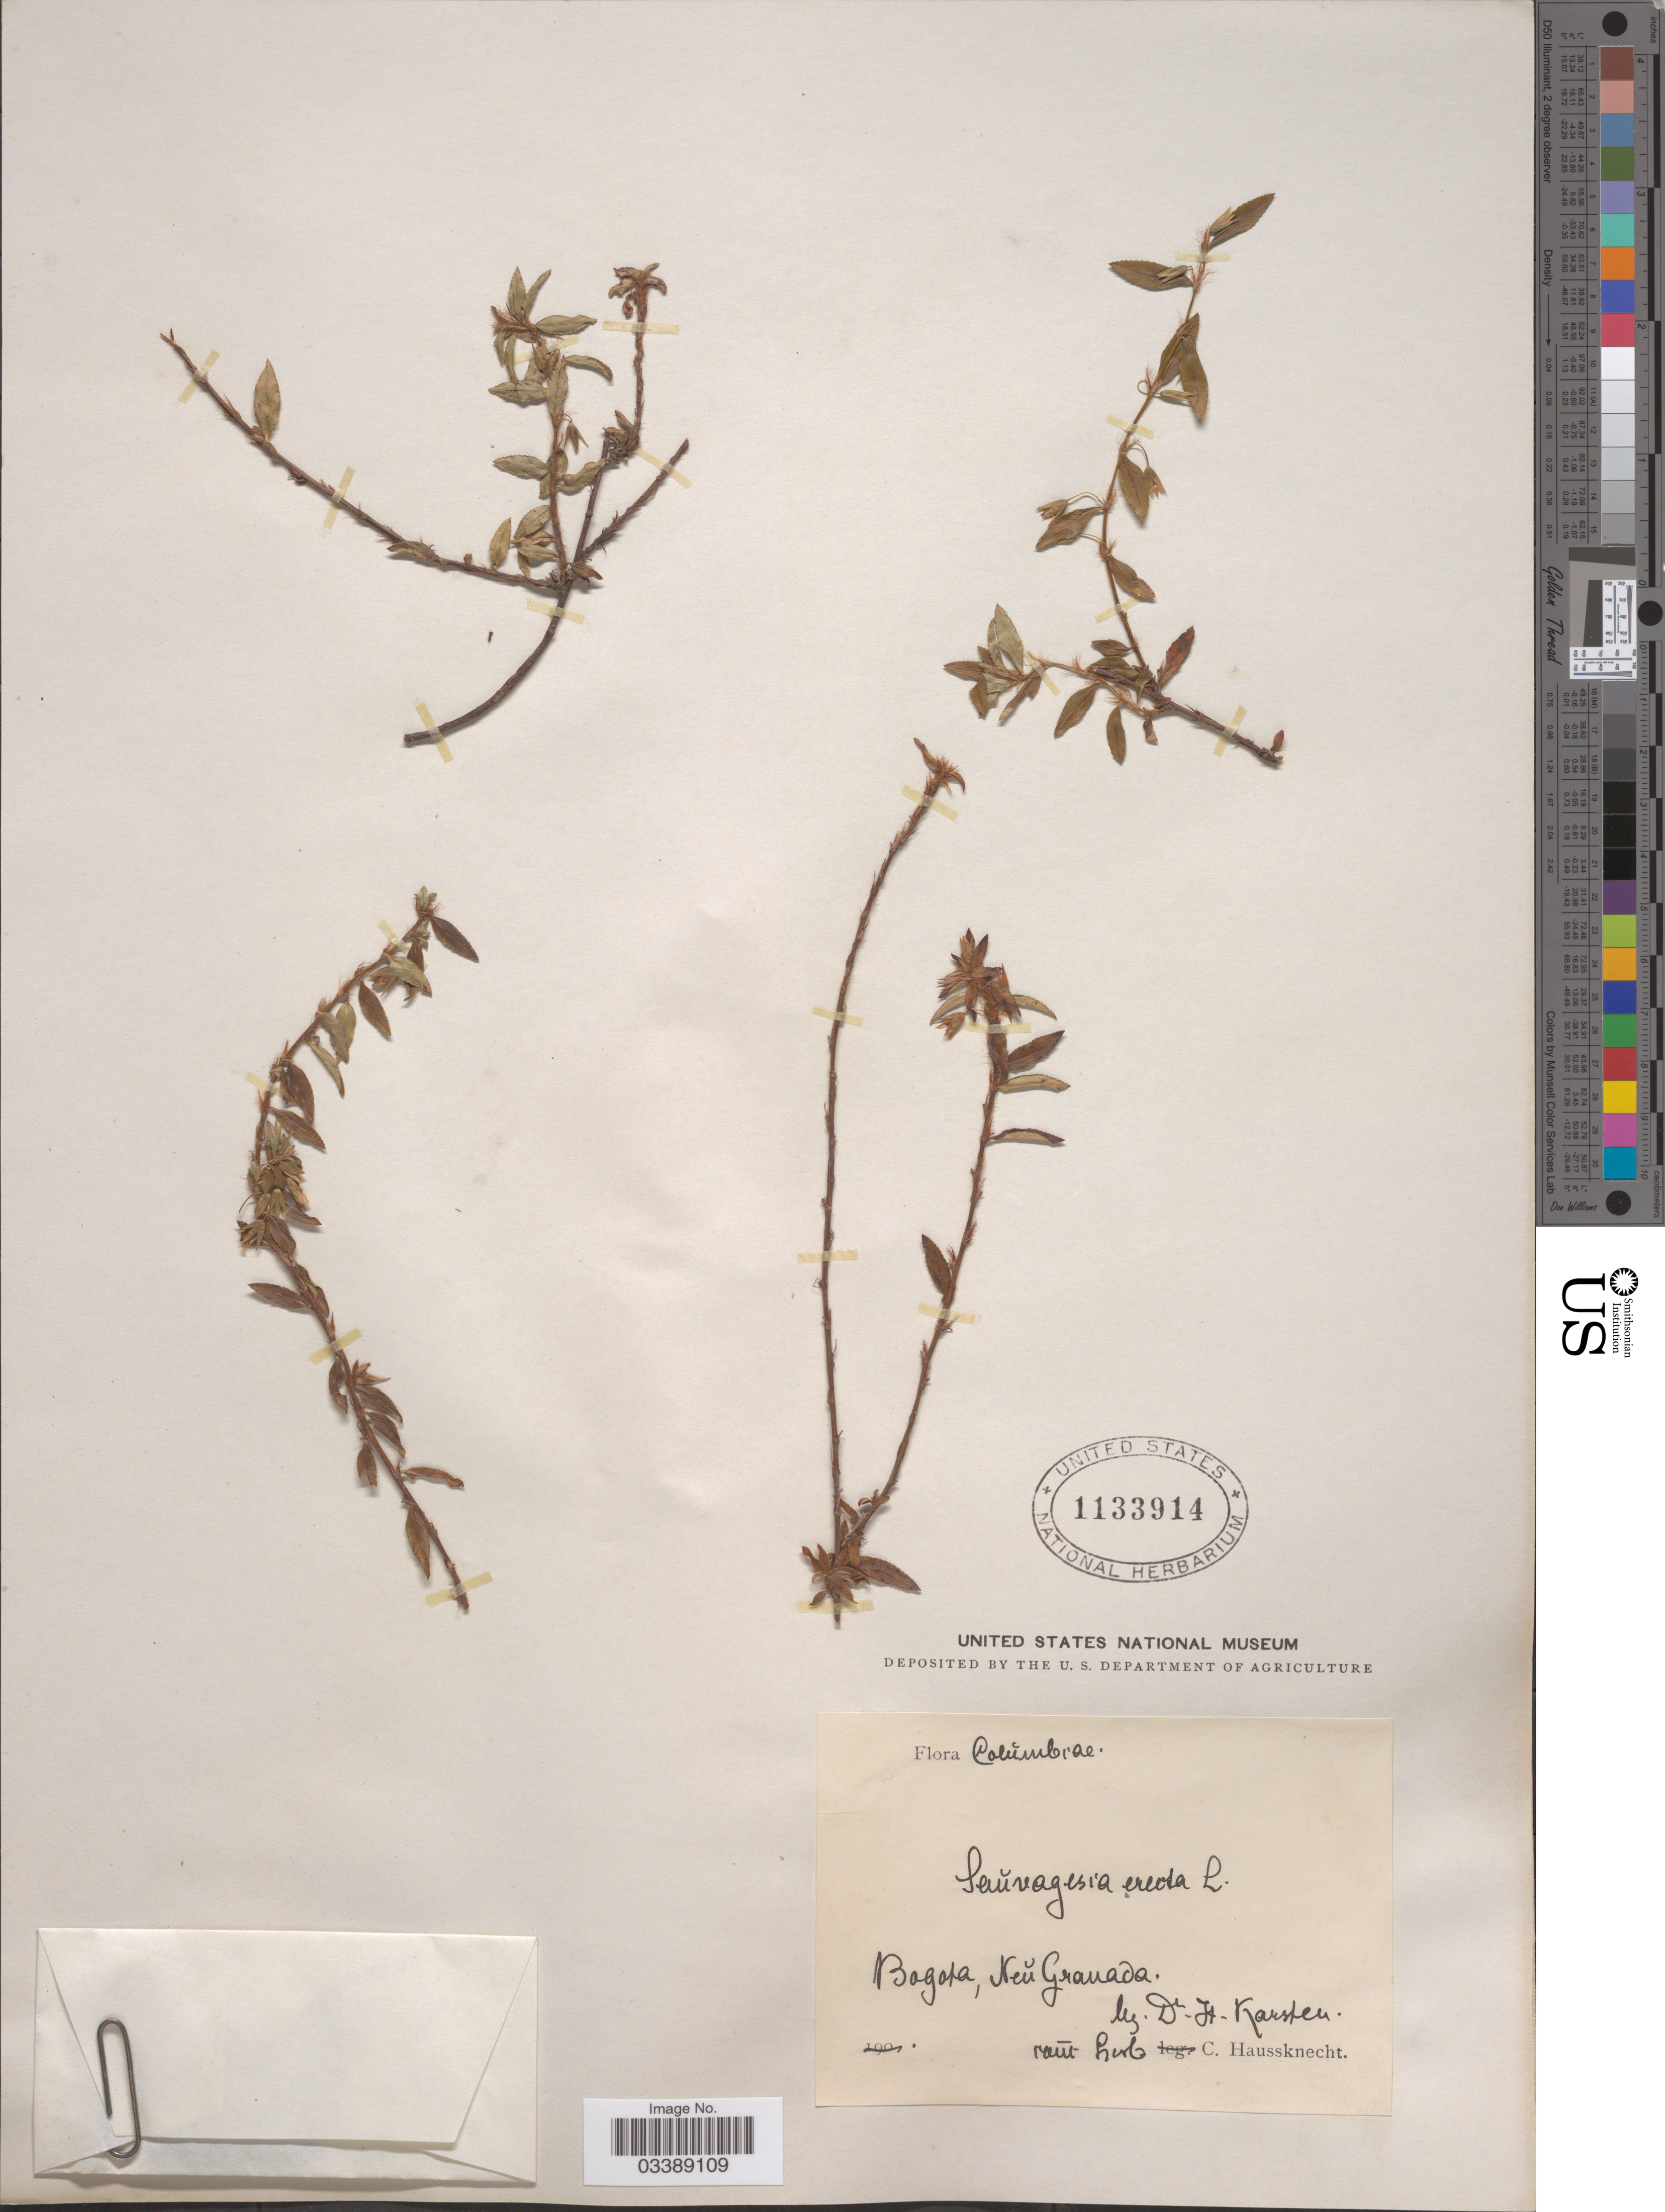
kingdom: Plantae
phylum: Tracheophyta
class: Magnoliopsida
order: Malpighiales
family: Ochnaceae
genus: Sauvagesia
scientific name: Sauvagesia erecta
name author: L.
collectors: H. Karsten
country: Colombia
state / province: Bogota D.C.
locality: Bogota, Neŭ Granada.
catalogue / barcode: US 1133914